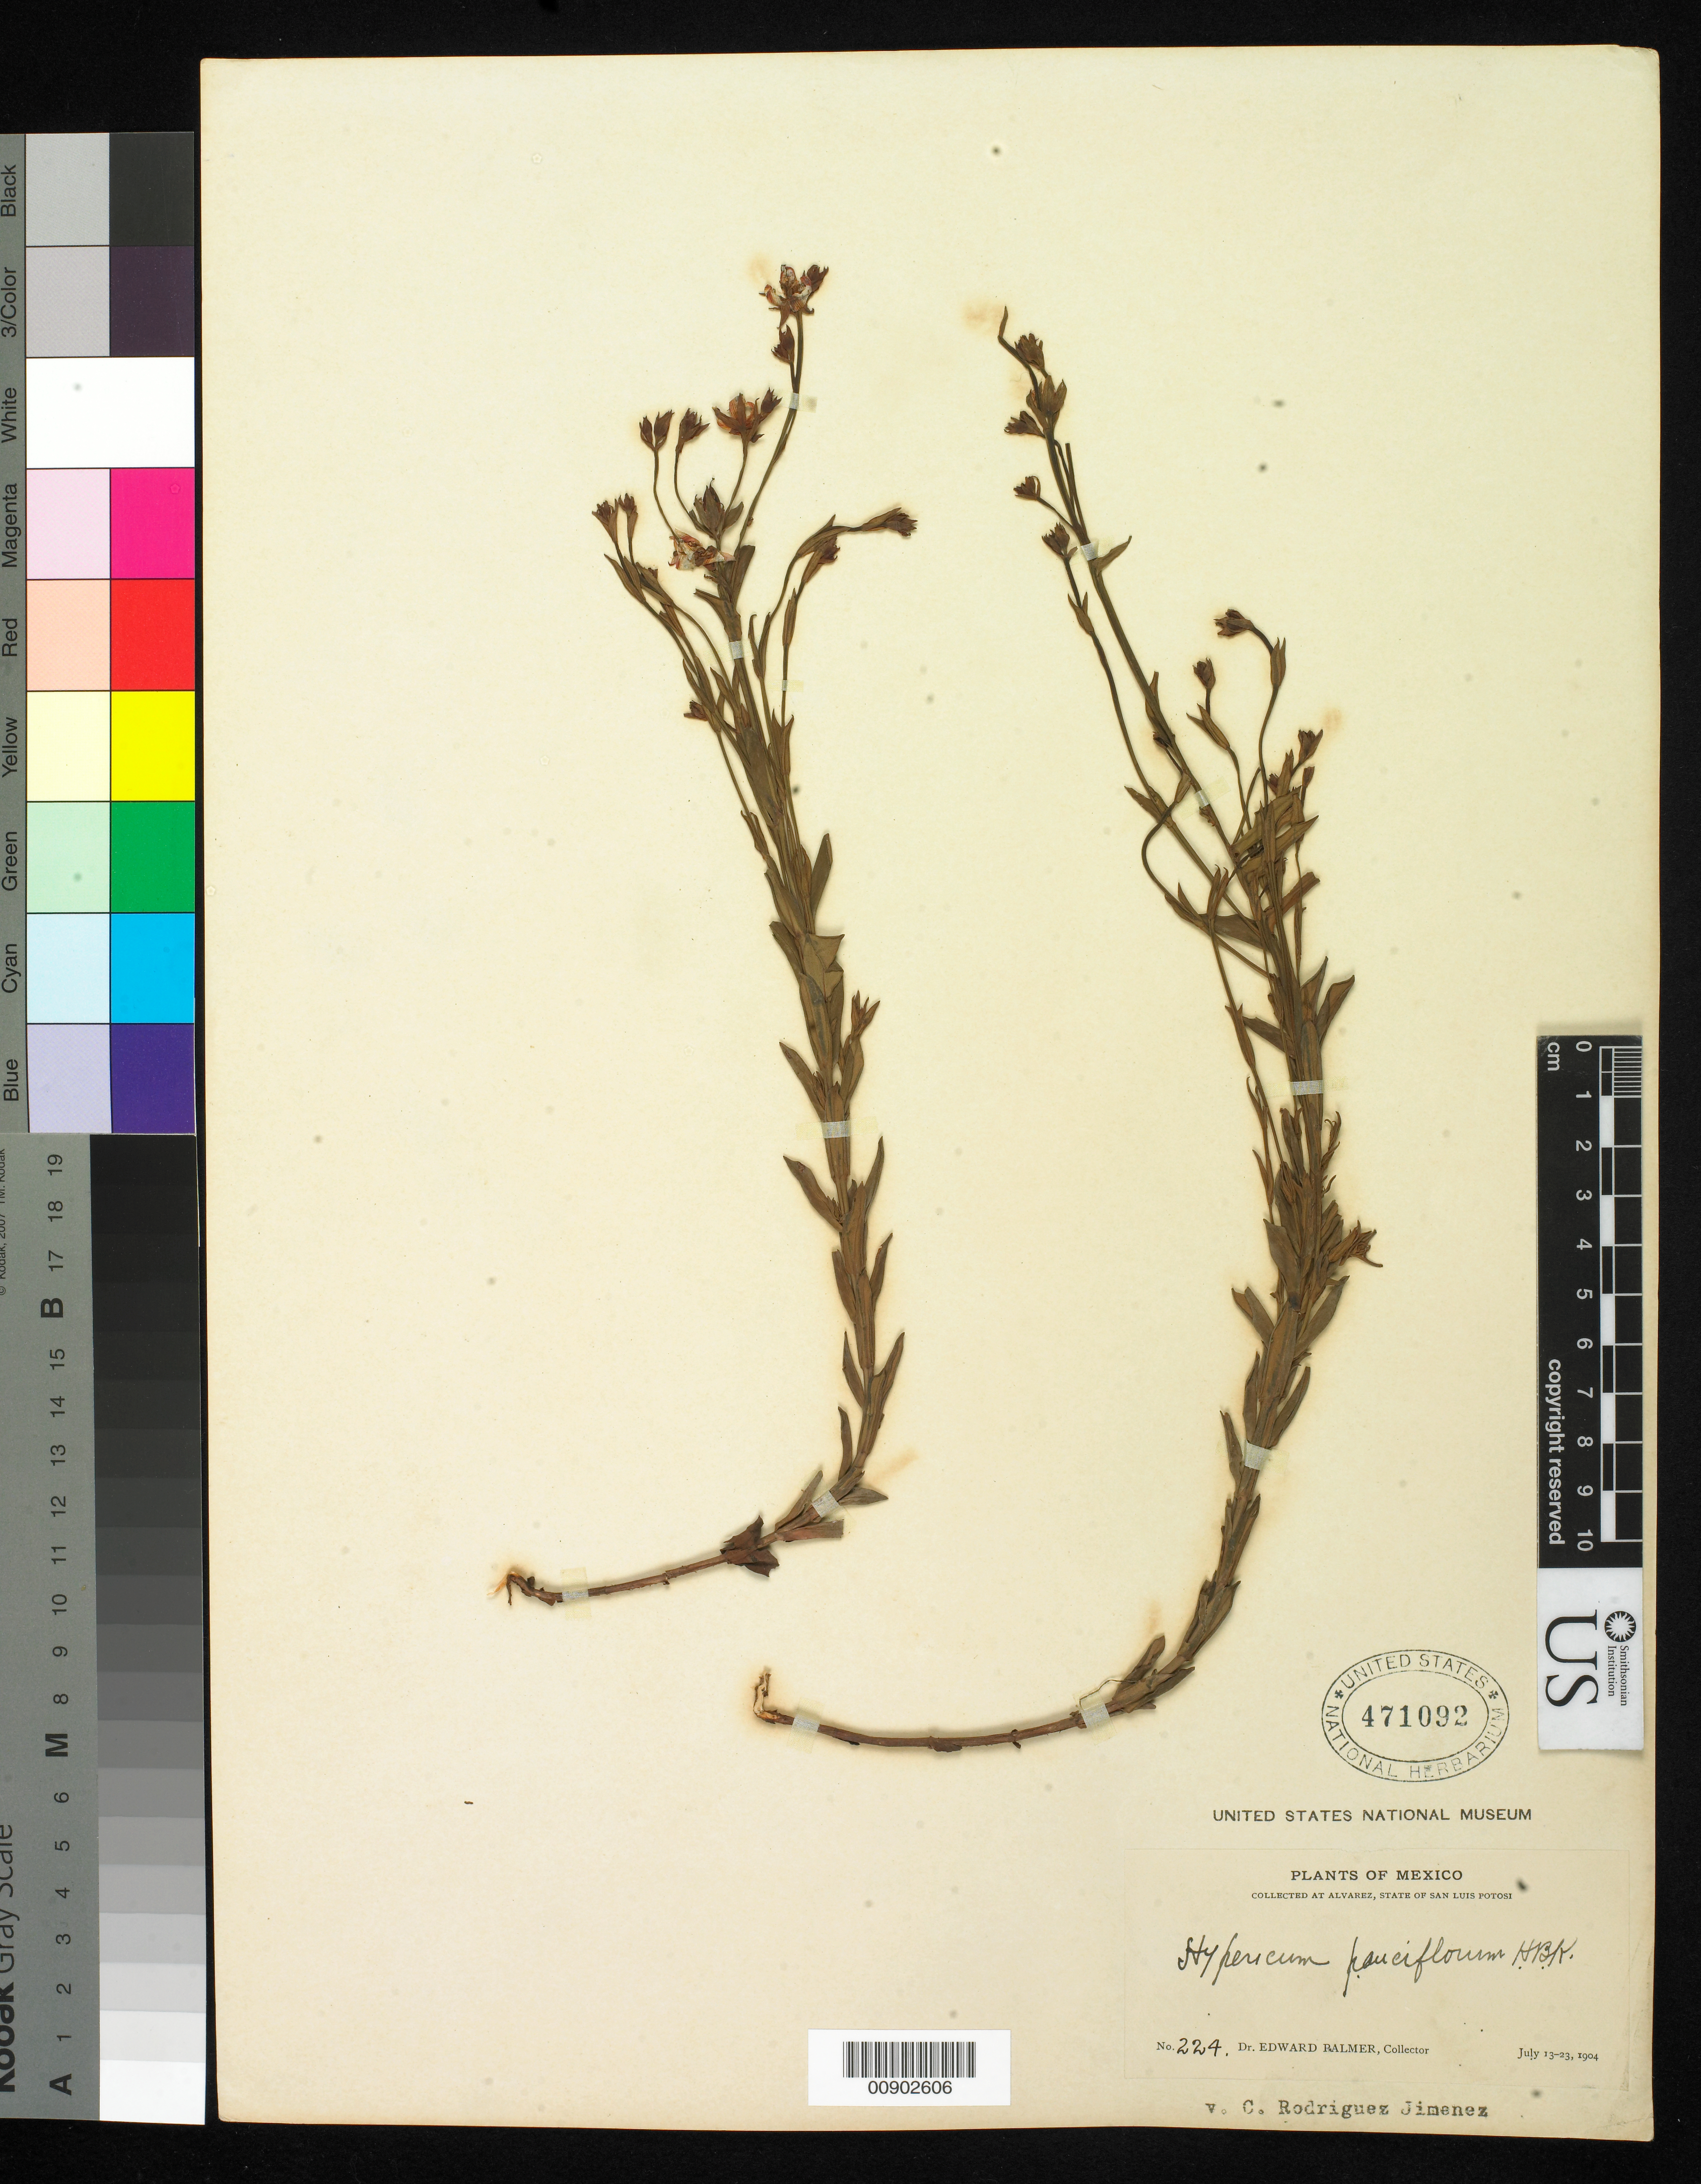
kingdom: Plantae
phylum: Tracheophyta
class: Magnoliopsida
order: Malpighiales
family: Hypericaceae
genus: Hypericum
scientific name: Hypericum pauciflorum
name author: Kunth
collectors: E. Palmer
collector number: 224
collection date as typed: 13 Jul 1904 to 23 Jul 1904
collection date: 1904-07-13/1904-07-23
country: Mexico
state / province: San Luis Potosí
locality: Alvarez, San Luis Potosí.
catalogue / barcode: US 471092